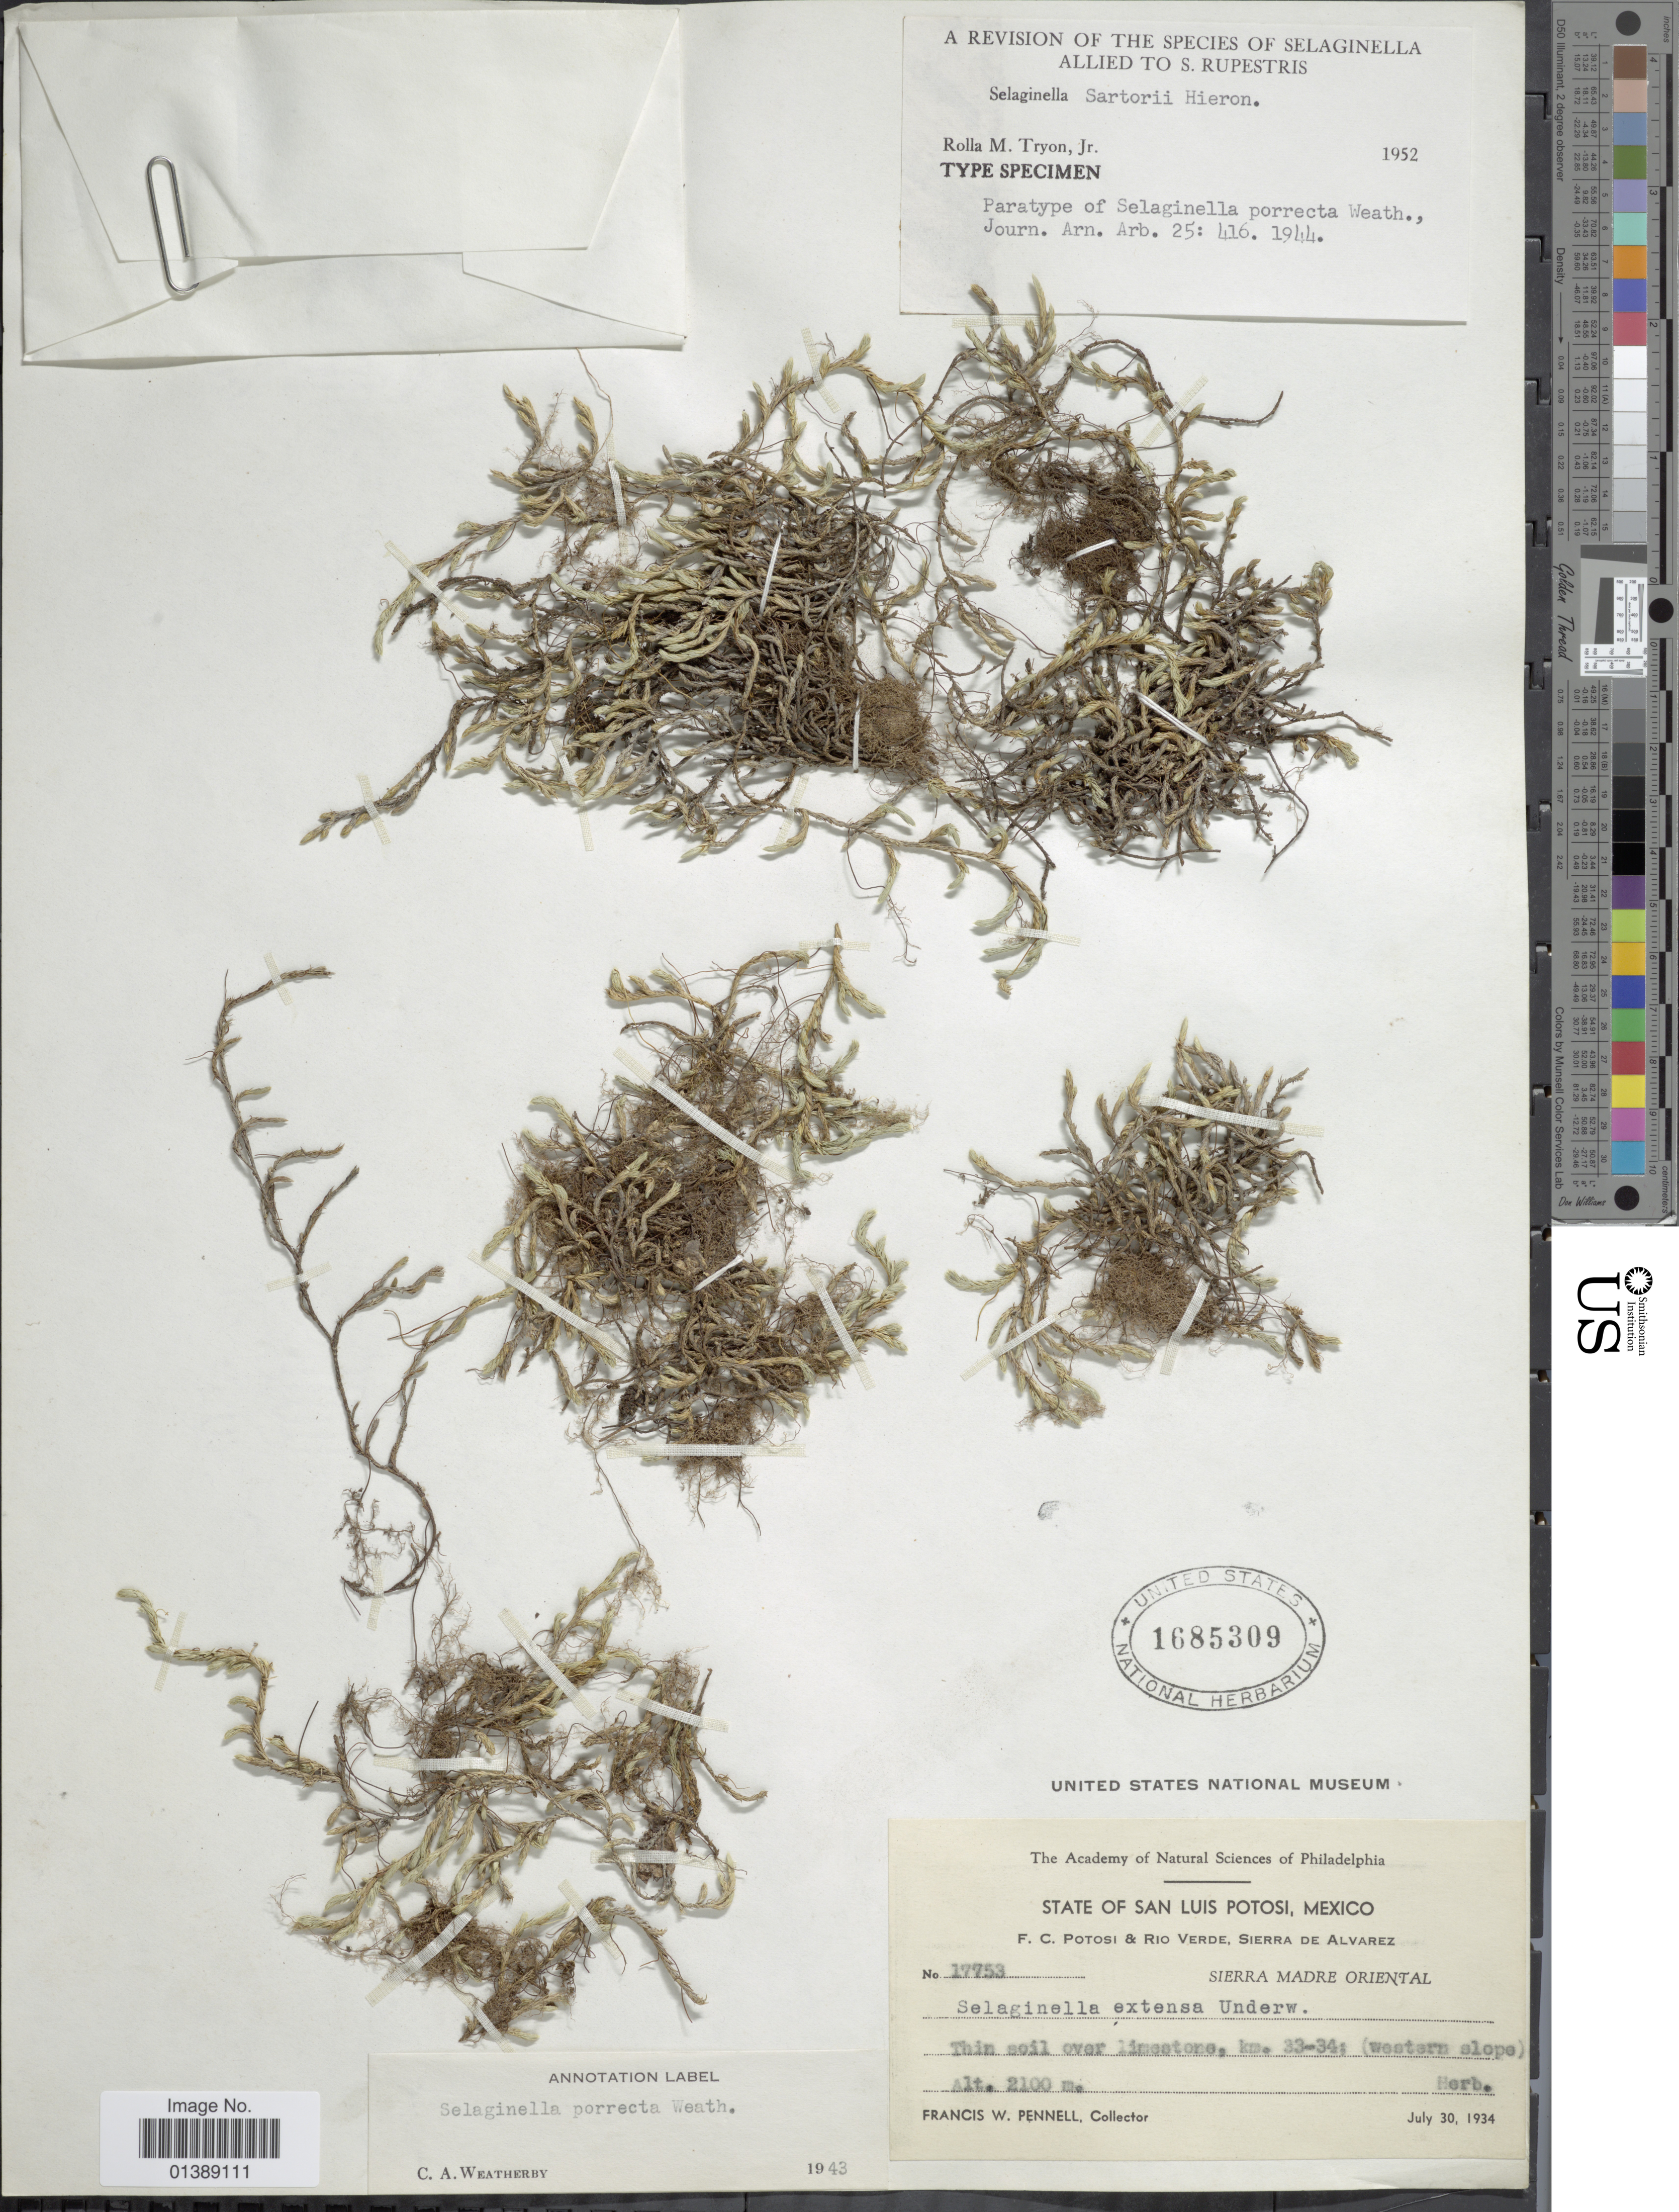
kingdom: Plantae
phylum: Tracheophyta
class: Lycopodiopsida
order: Selaginellales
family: Selaginellaceae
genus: Selaginella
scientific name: Selaginella sartorii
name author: Hieron.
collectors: F. W. Pennell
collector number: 17753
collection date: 1934-07-30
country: Mexico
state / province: San Luis Potosí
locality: F.C. Potosi & Rio Verde, Sierra de Alvarez, Sierra Madre Oriental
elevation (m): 2100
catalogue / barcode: US 1685309